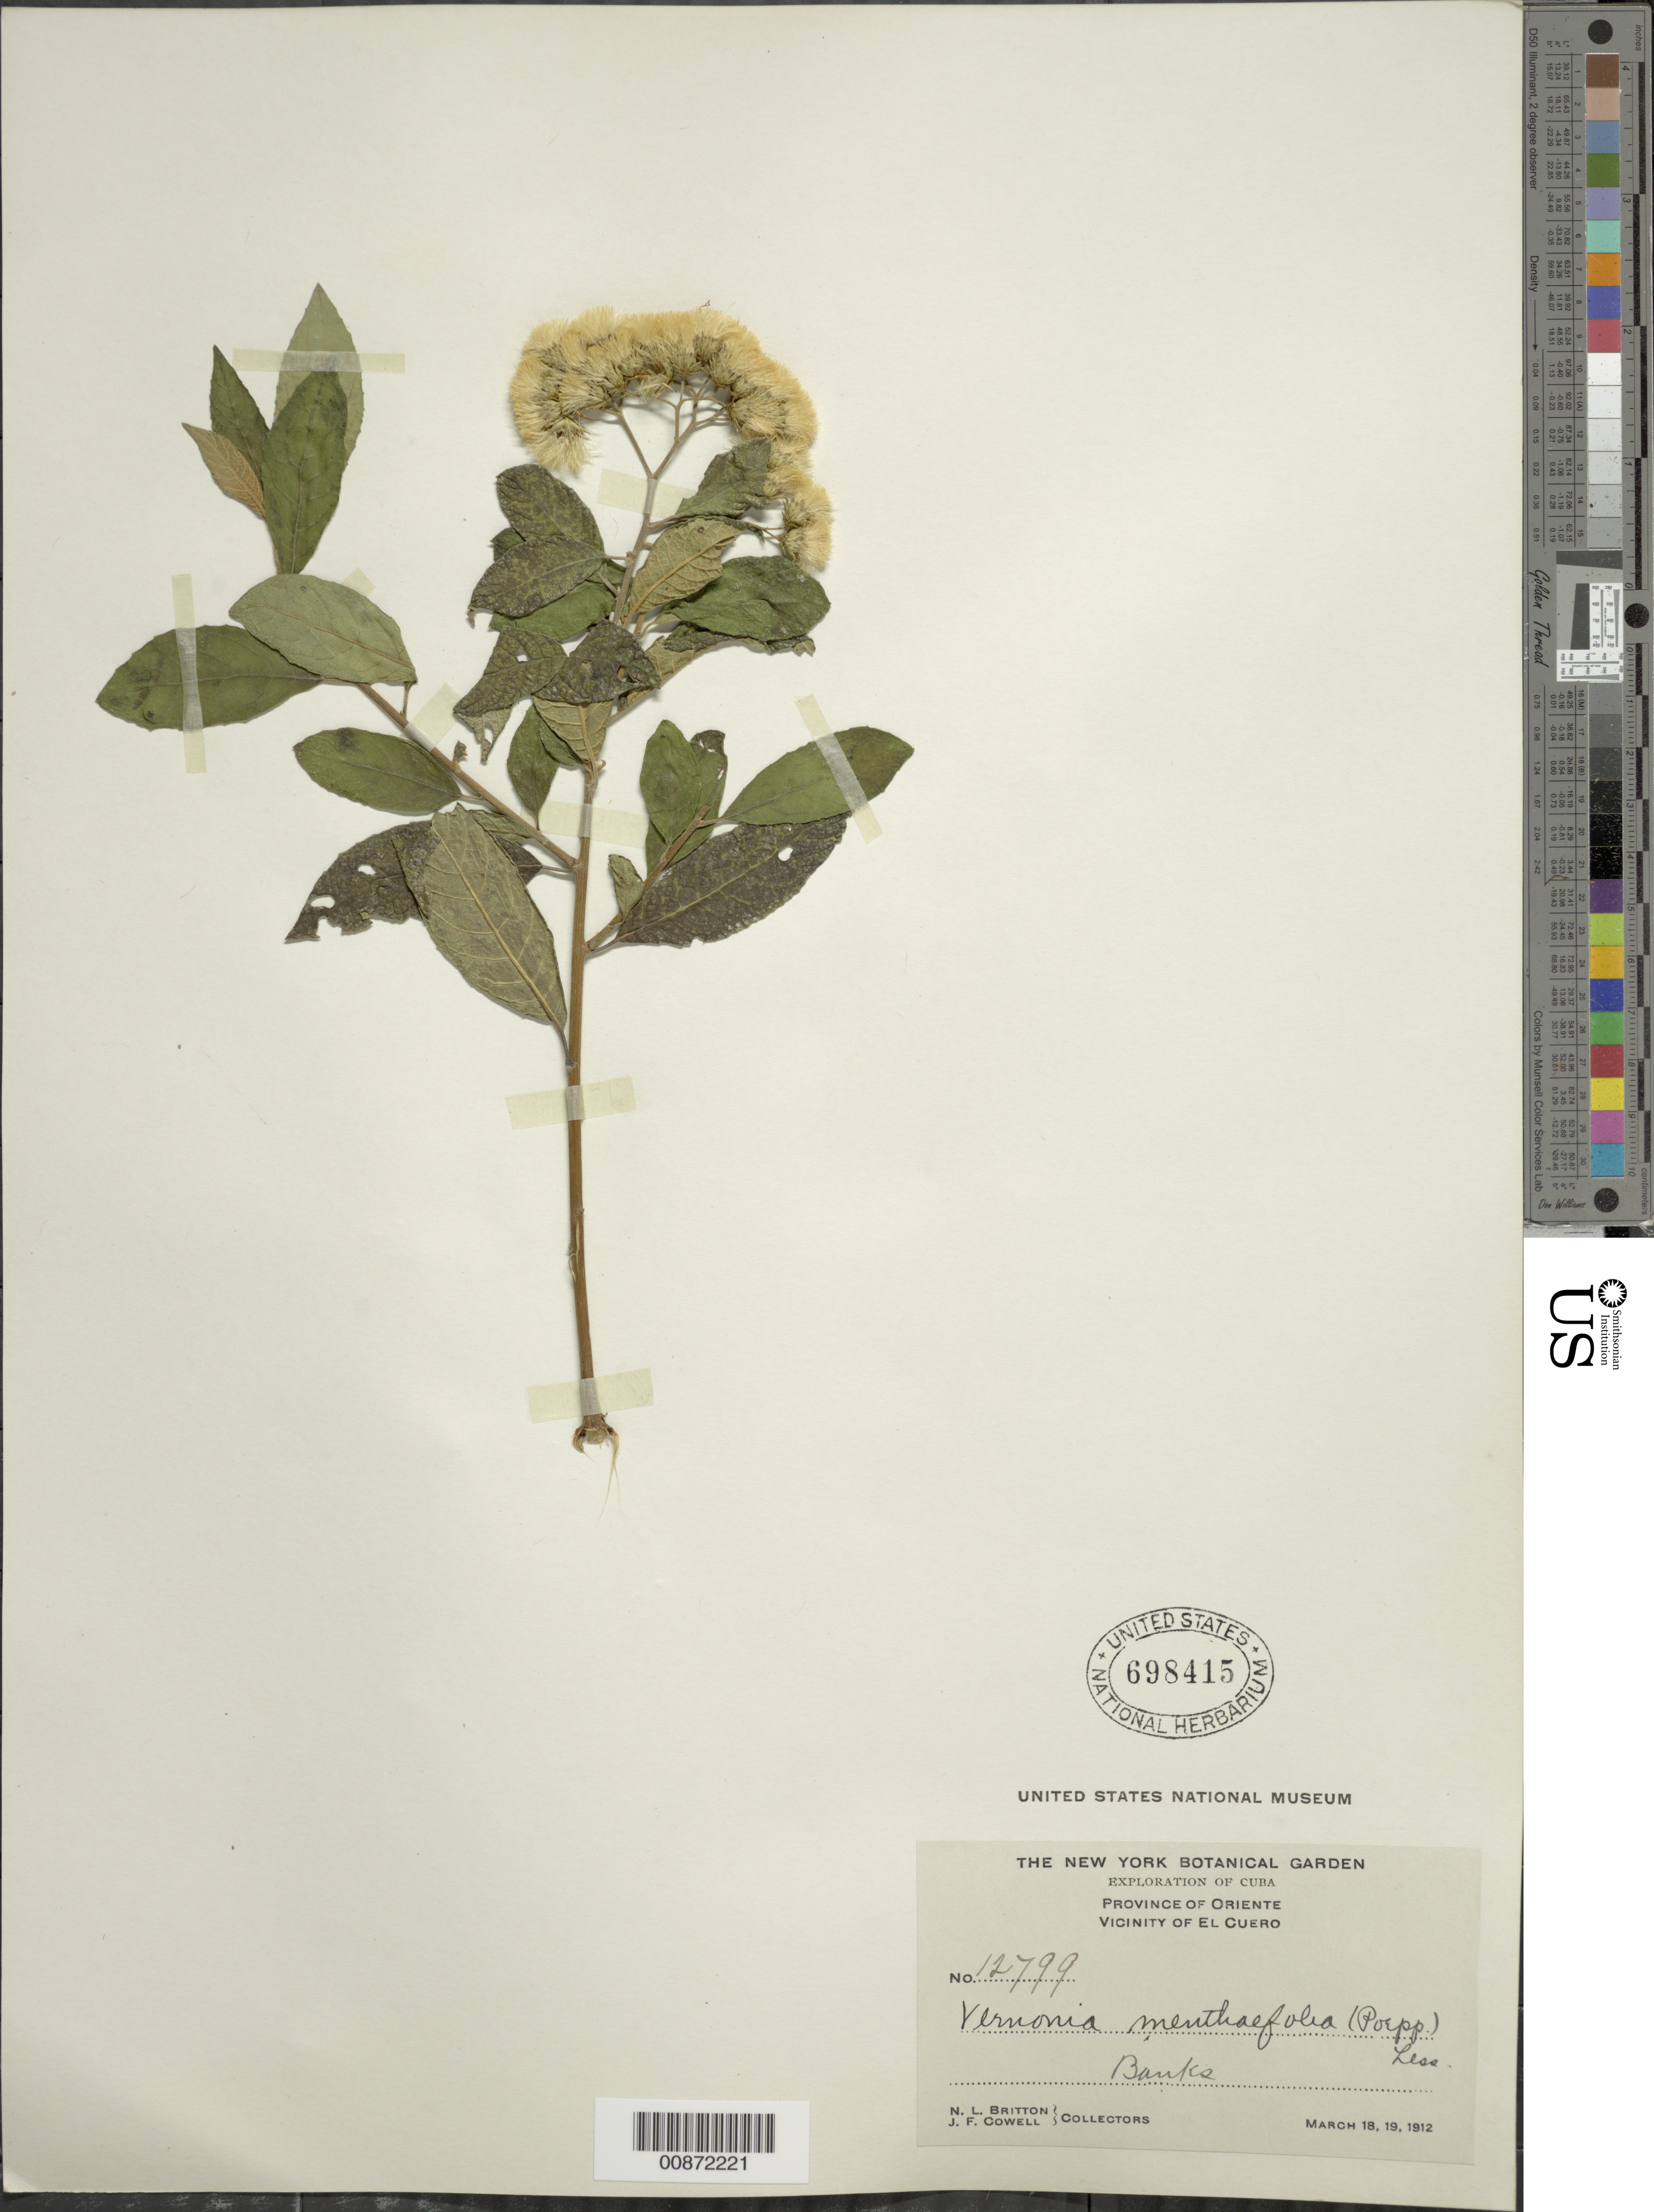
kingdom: Plantae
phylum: Tracheophyta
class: Magnoliopsida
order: Asterales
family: Asteraceae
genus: Vernonanthura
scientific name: Vernonanthura menthifolia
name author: (Poepp. ex Spreng.) H. Rob.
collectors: N. Britton & J. F. Cowell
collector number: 1299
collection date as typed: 18 Mar 1912 to 19 Mar 1912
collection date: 1912-03-18/1912-03-19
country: Cuba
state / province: Oriente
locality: Vicinity of El Cuero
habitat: Banks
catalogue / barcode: US 698415